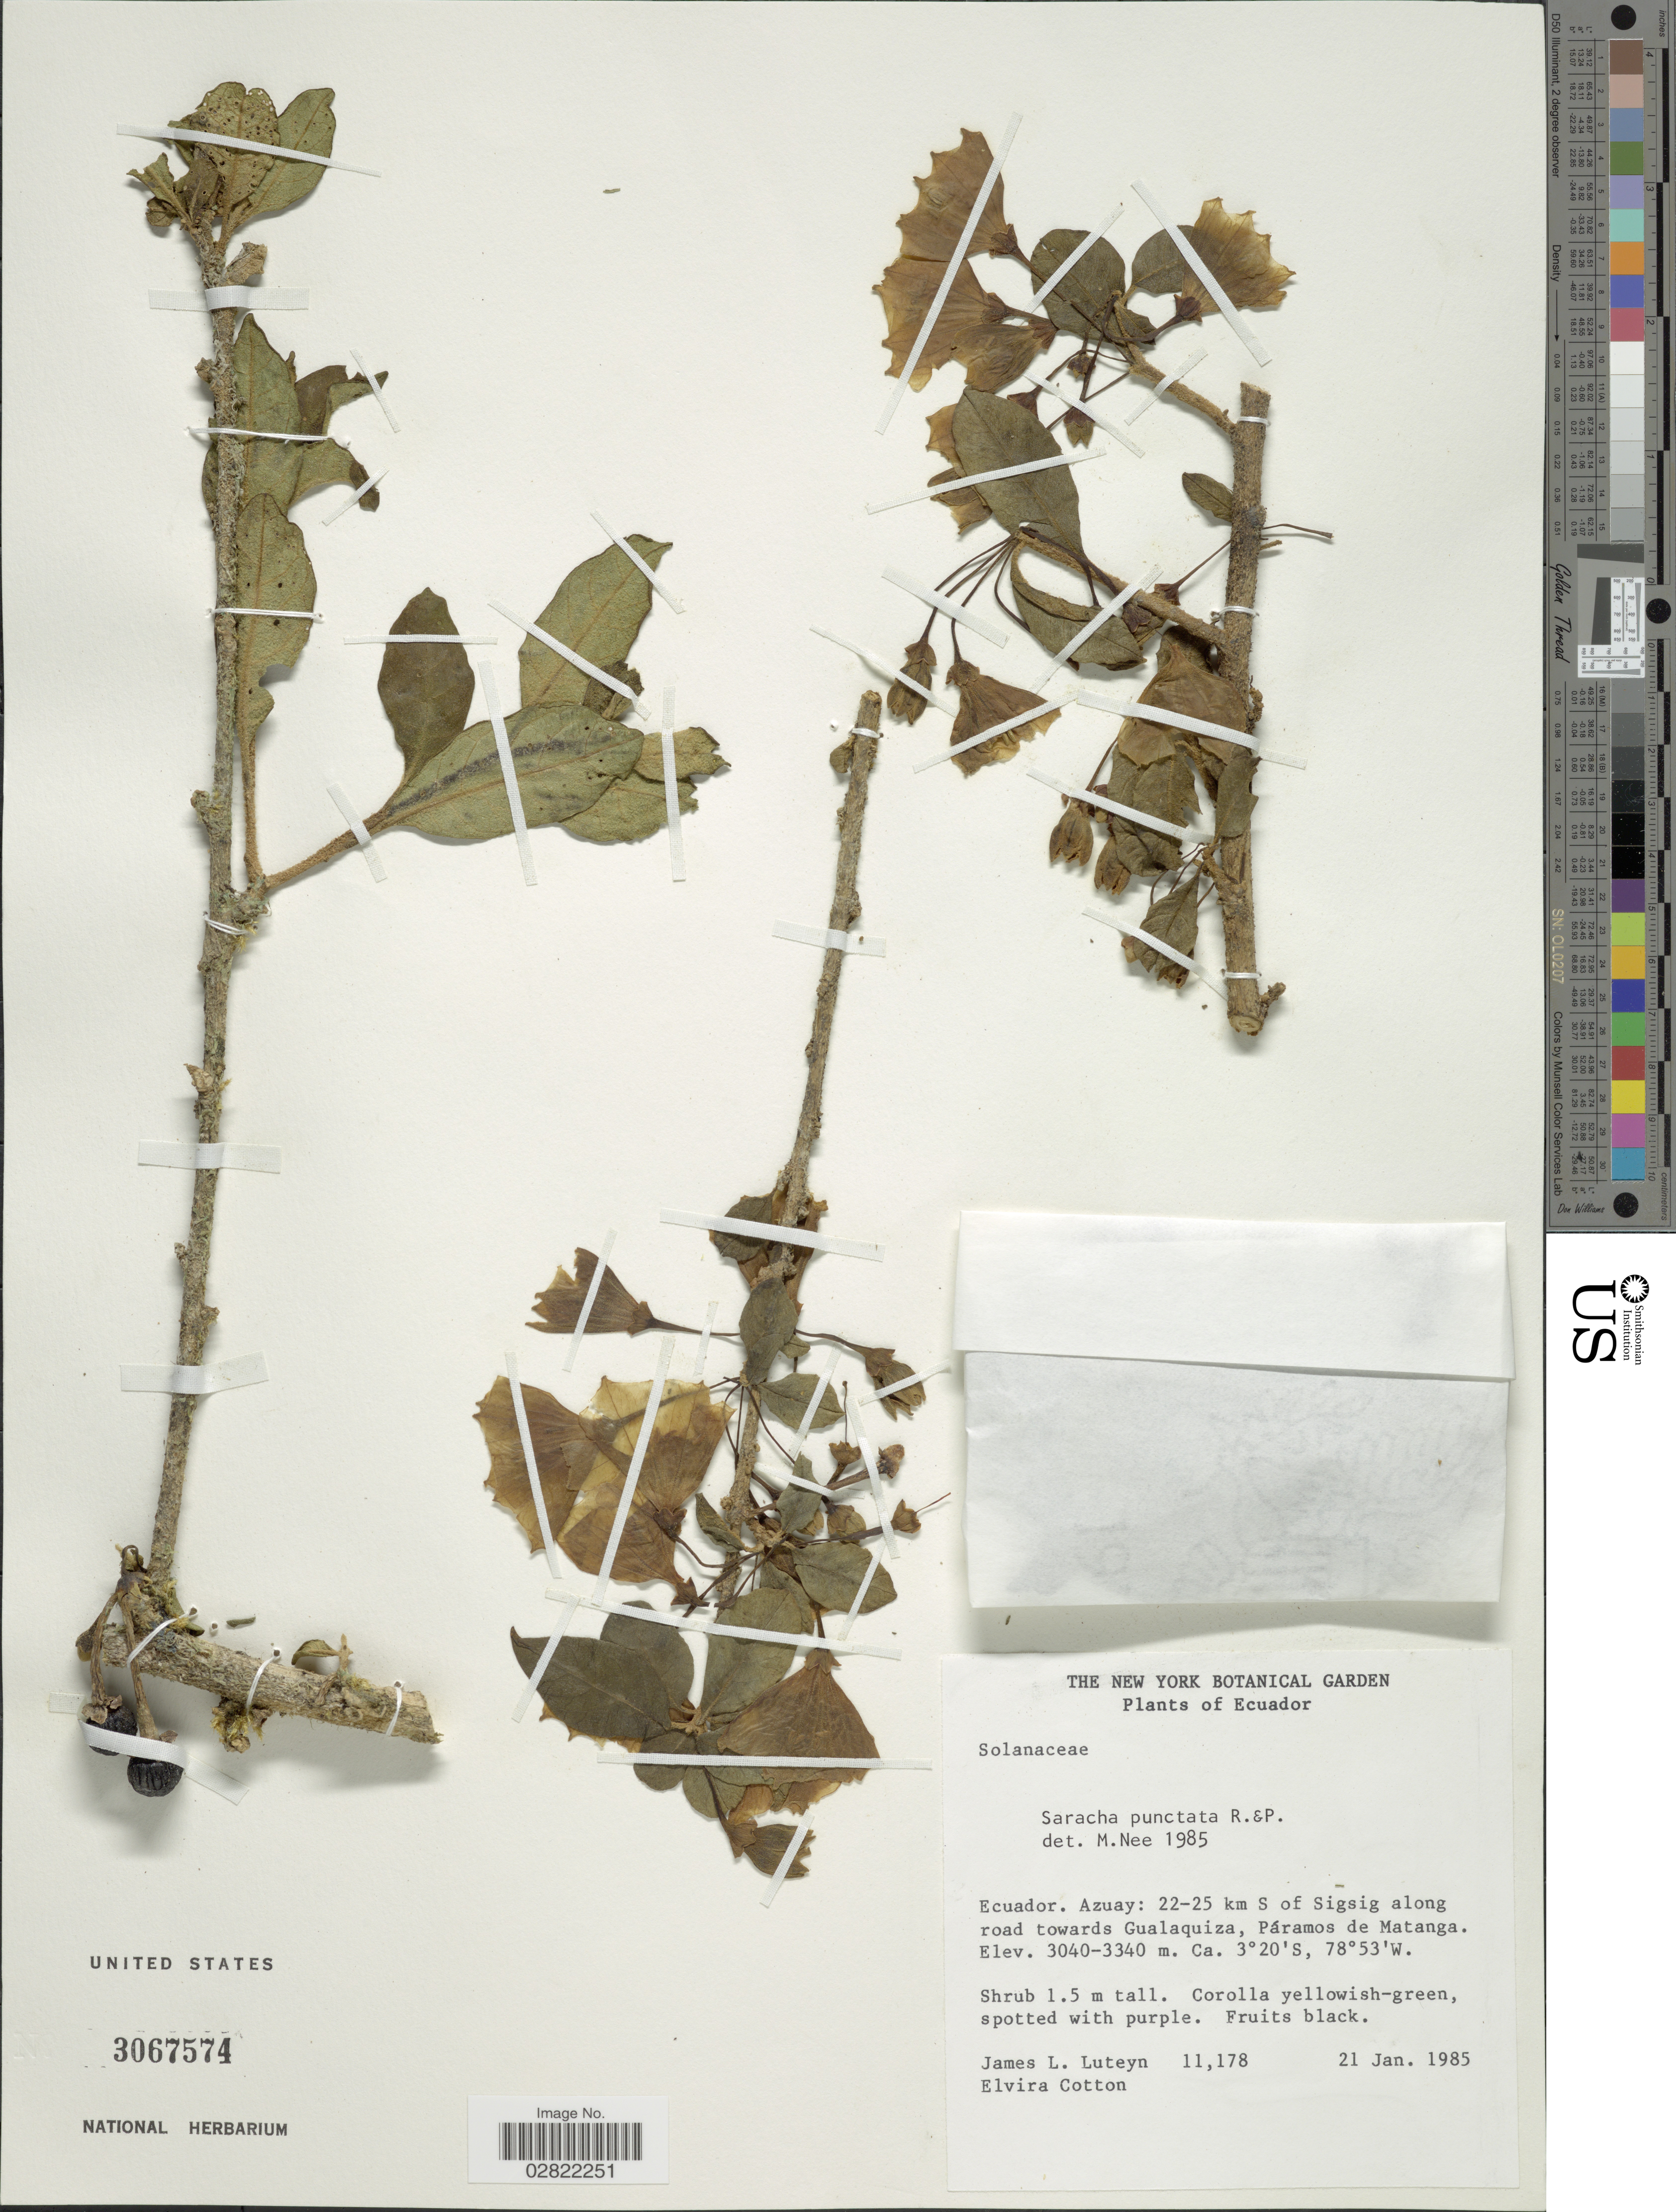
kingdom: Plantae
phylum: Tracheophyta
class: Magnoliopsida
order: Solanales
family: Solanaceae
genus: Saracha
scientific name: Saracha punctata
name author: Ruiz & Pav.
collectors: J. L. Luteyn & E. Cotton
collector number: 11178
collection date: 1985-01-21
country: Ecuador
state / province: Azuay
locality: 22-25 km S of Sigsig along road towards Gualaquiza, Páramos de Matanga.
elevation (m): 3040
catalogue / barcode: US 3067574